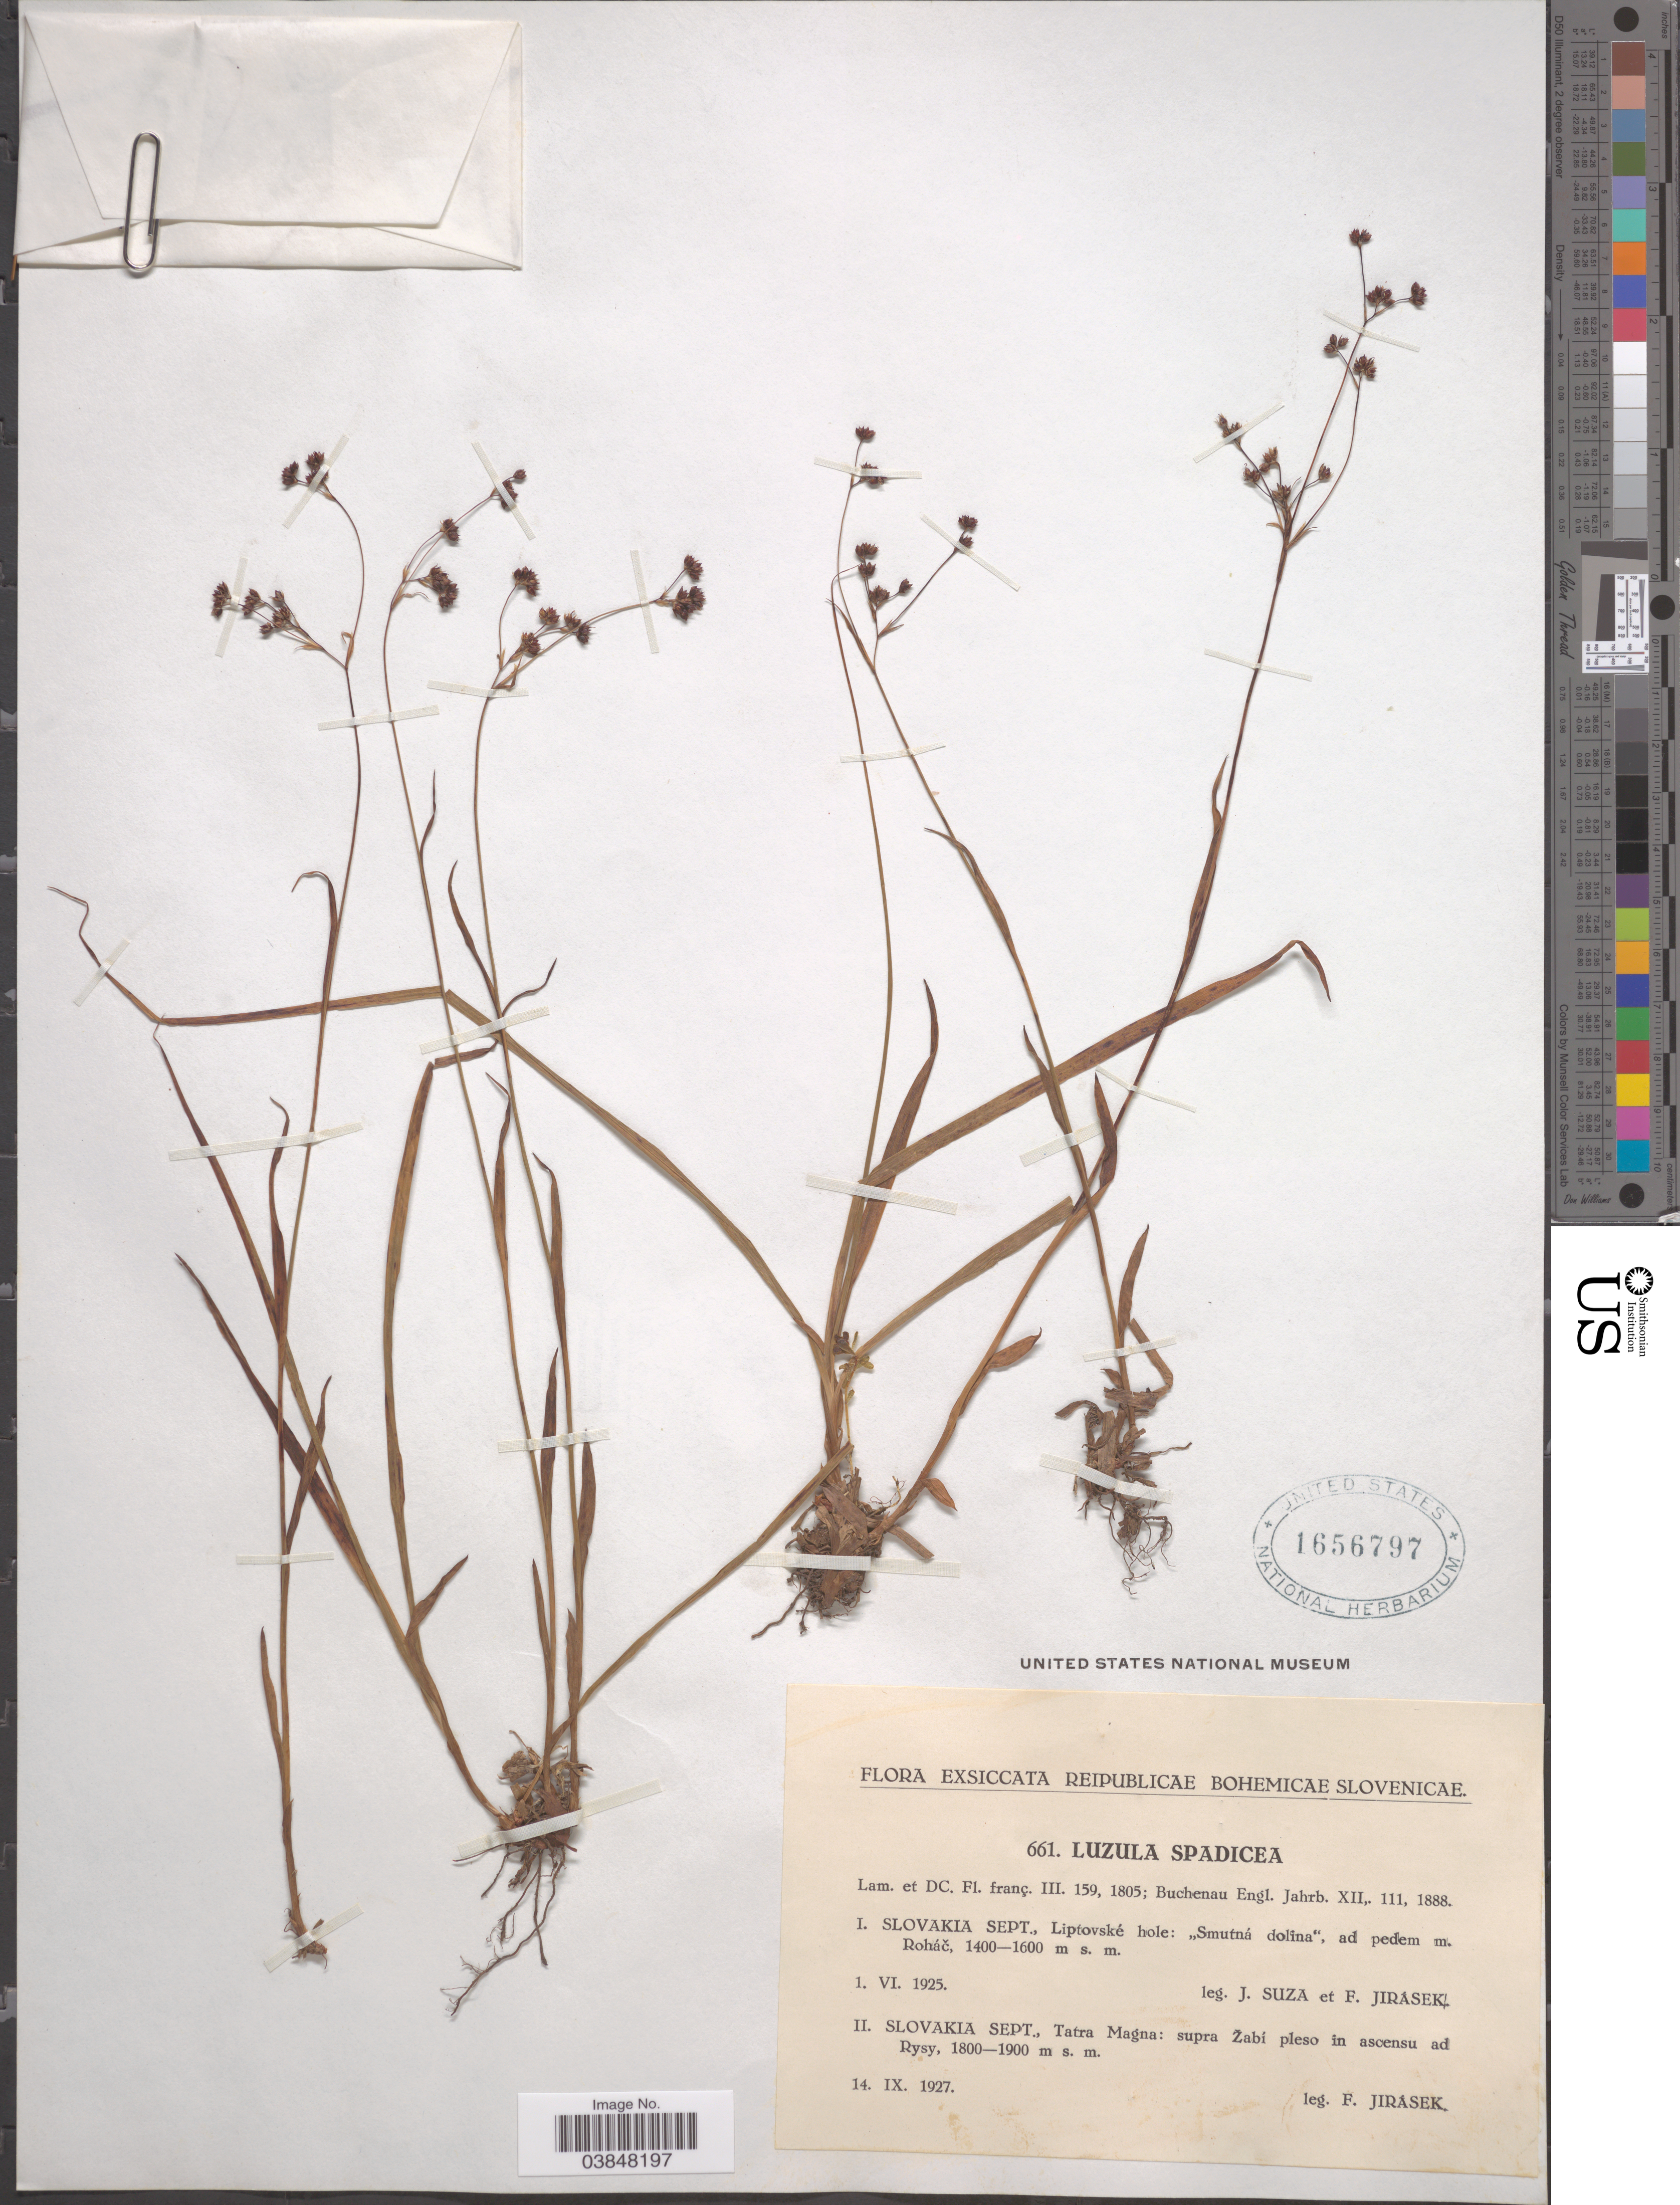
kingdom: Plantae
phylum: Tracheophyta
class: Liliopsida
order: Poales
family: Juncaceae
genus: Luzula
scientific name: Luzula spadicea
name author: DC.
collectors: F. Jirasek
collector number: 661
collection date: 1927-09-14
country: Slovakia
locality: Slovakia Sept., Tatra Magna: supra Zabi pleso in ascensu ad Rysy.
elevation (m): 1800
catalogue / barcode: US 1656797-2